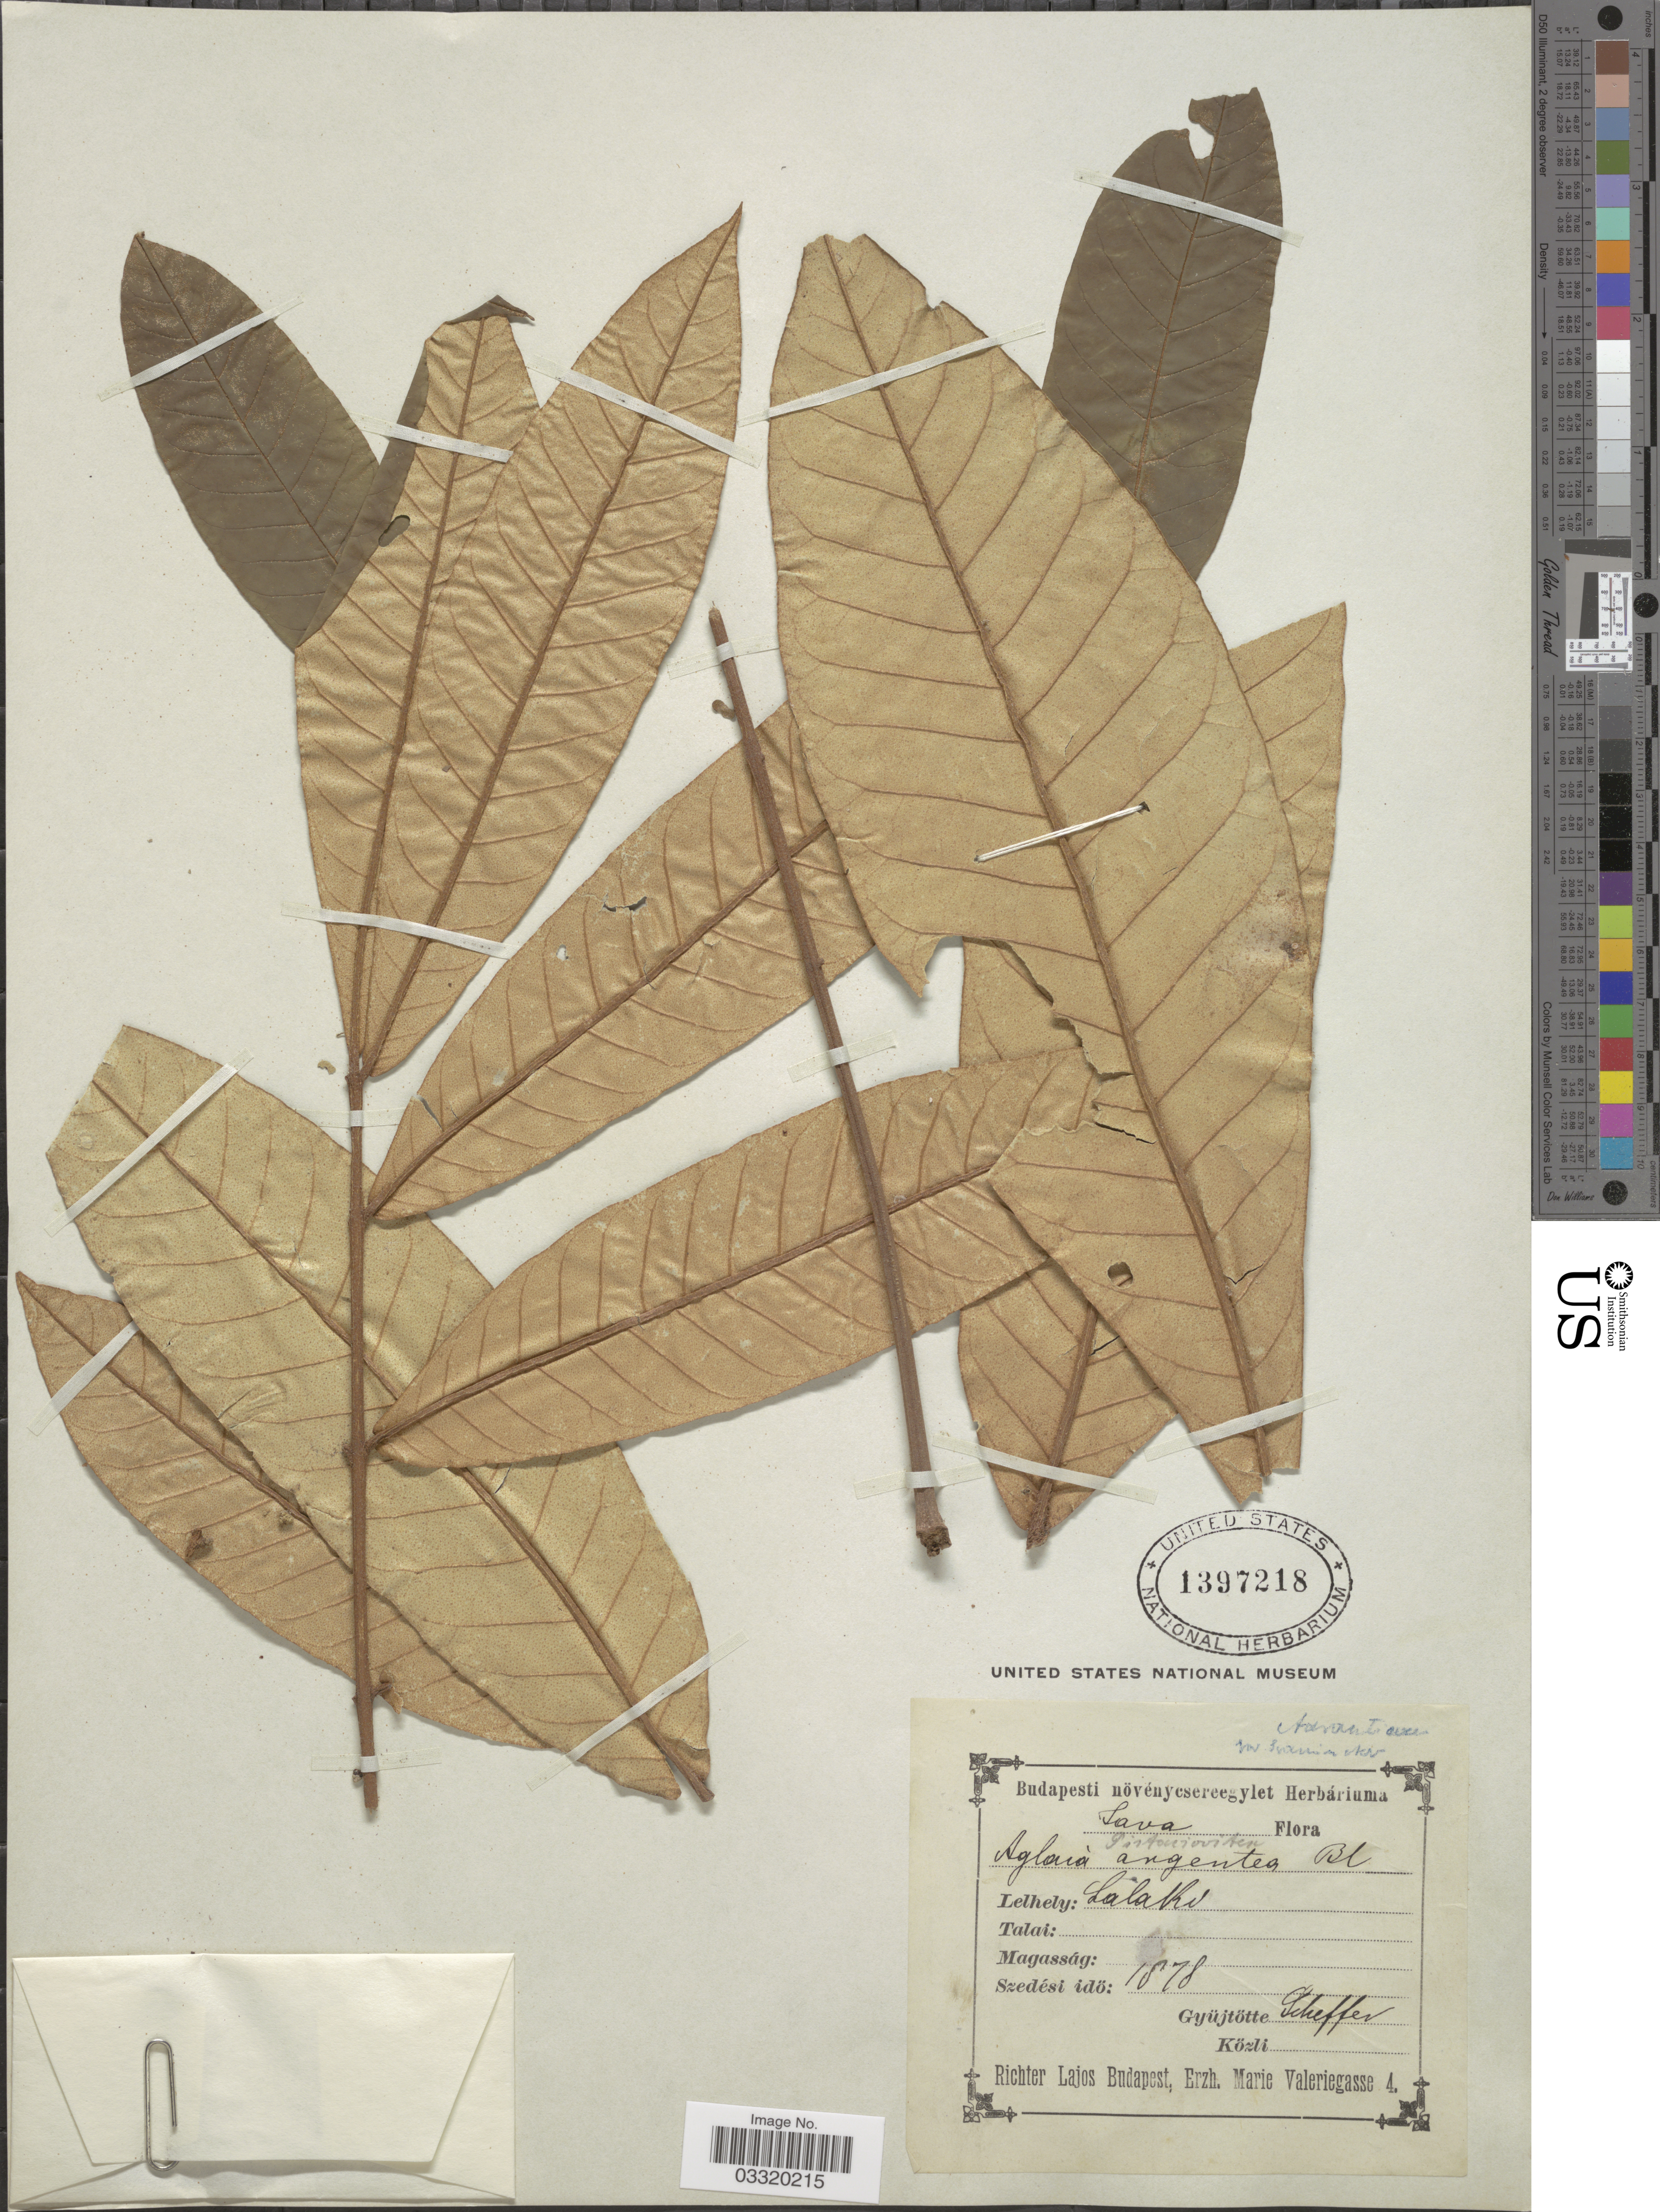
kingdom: Plantae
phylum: Tracheophyta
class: Magnoliopsida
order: Sapindales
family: Meliaceae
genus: Aglaia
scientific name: Aglaia argentea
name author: Blume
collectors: Scheffer, --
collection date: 1878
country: Indonesia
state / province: Java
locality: Lalako [interpreted] [unsure placement]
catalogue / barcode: US 1397218